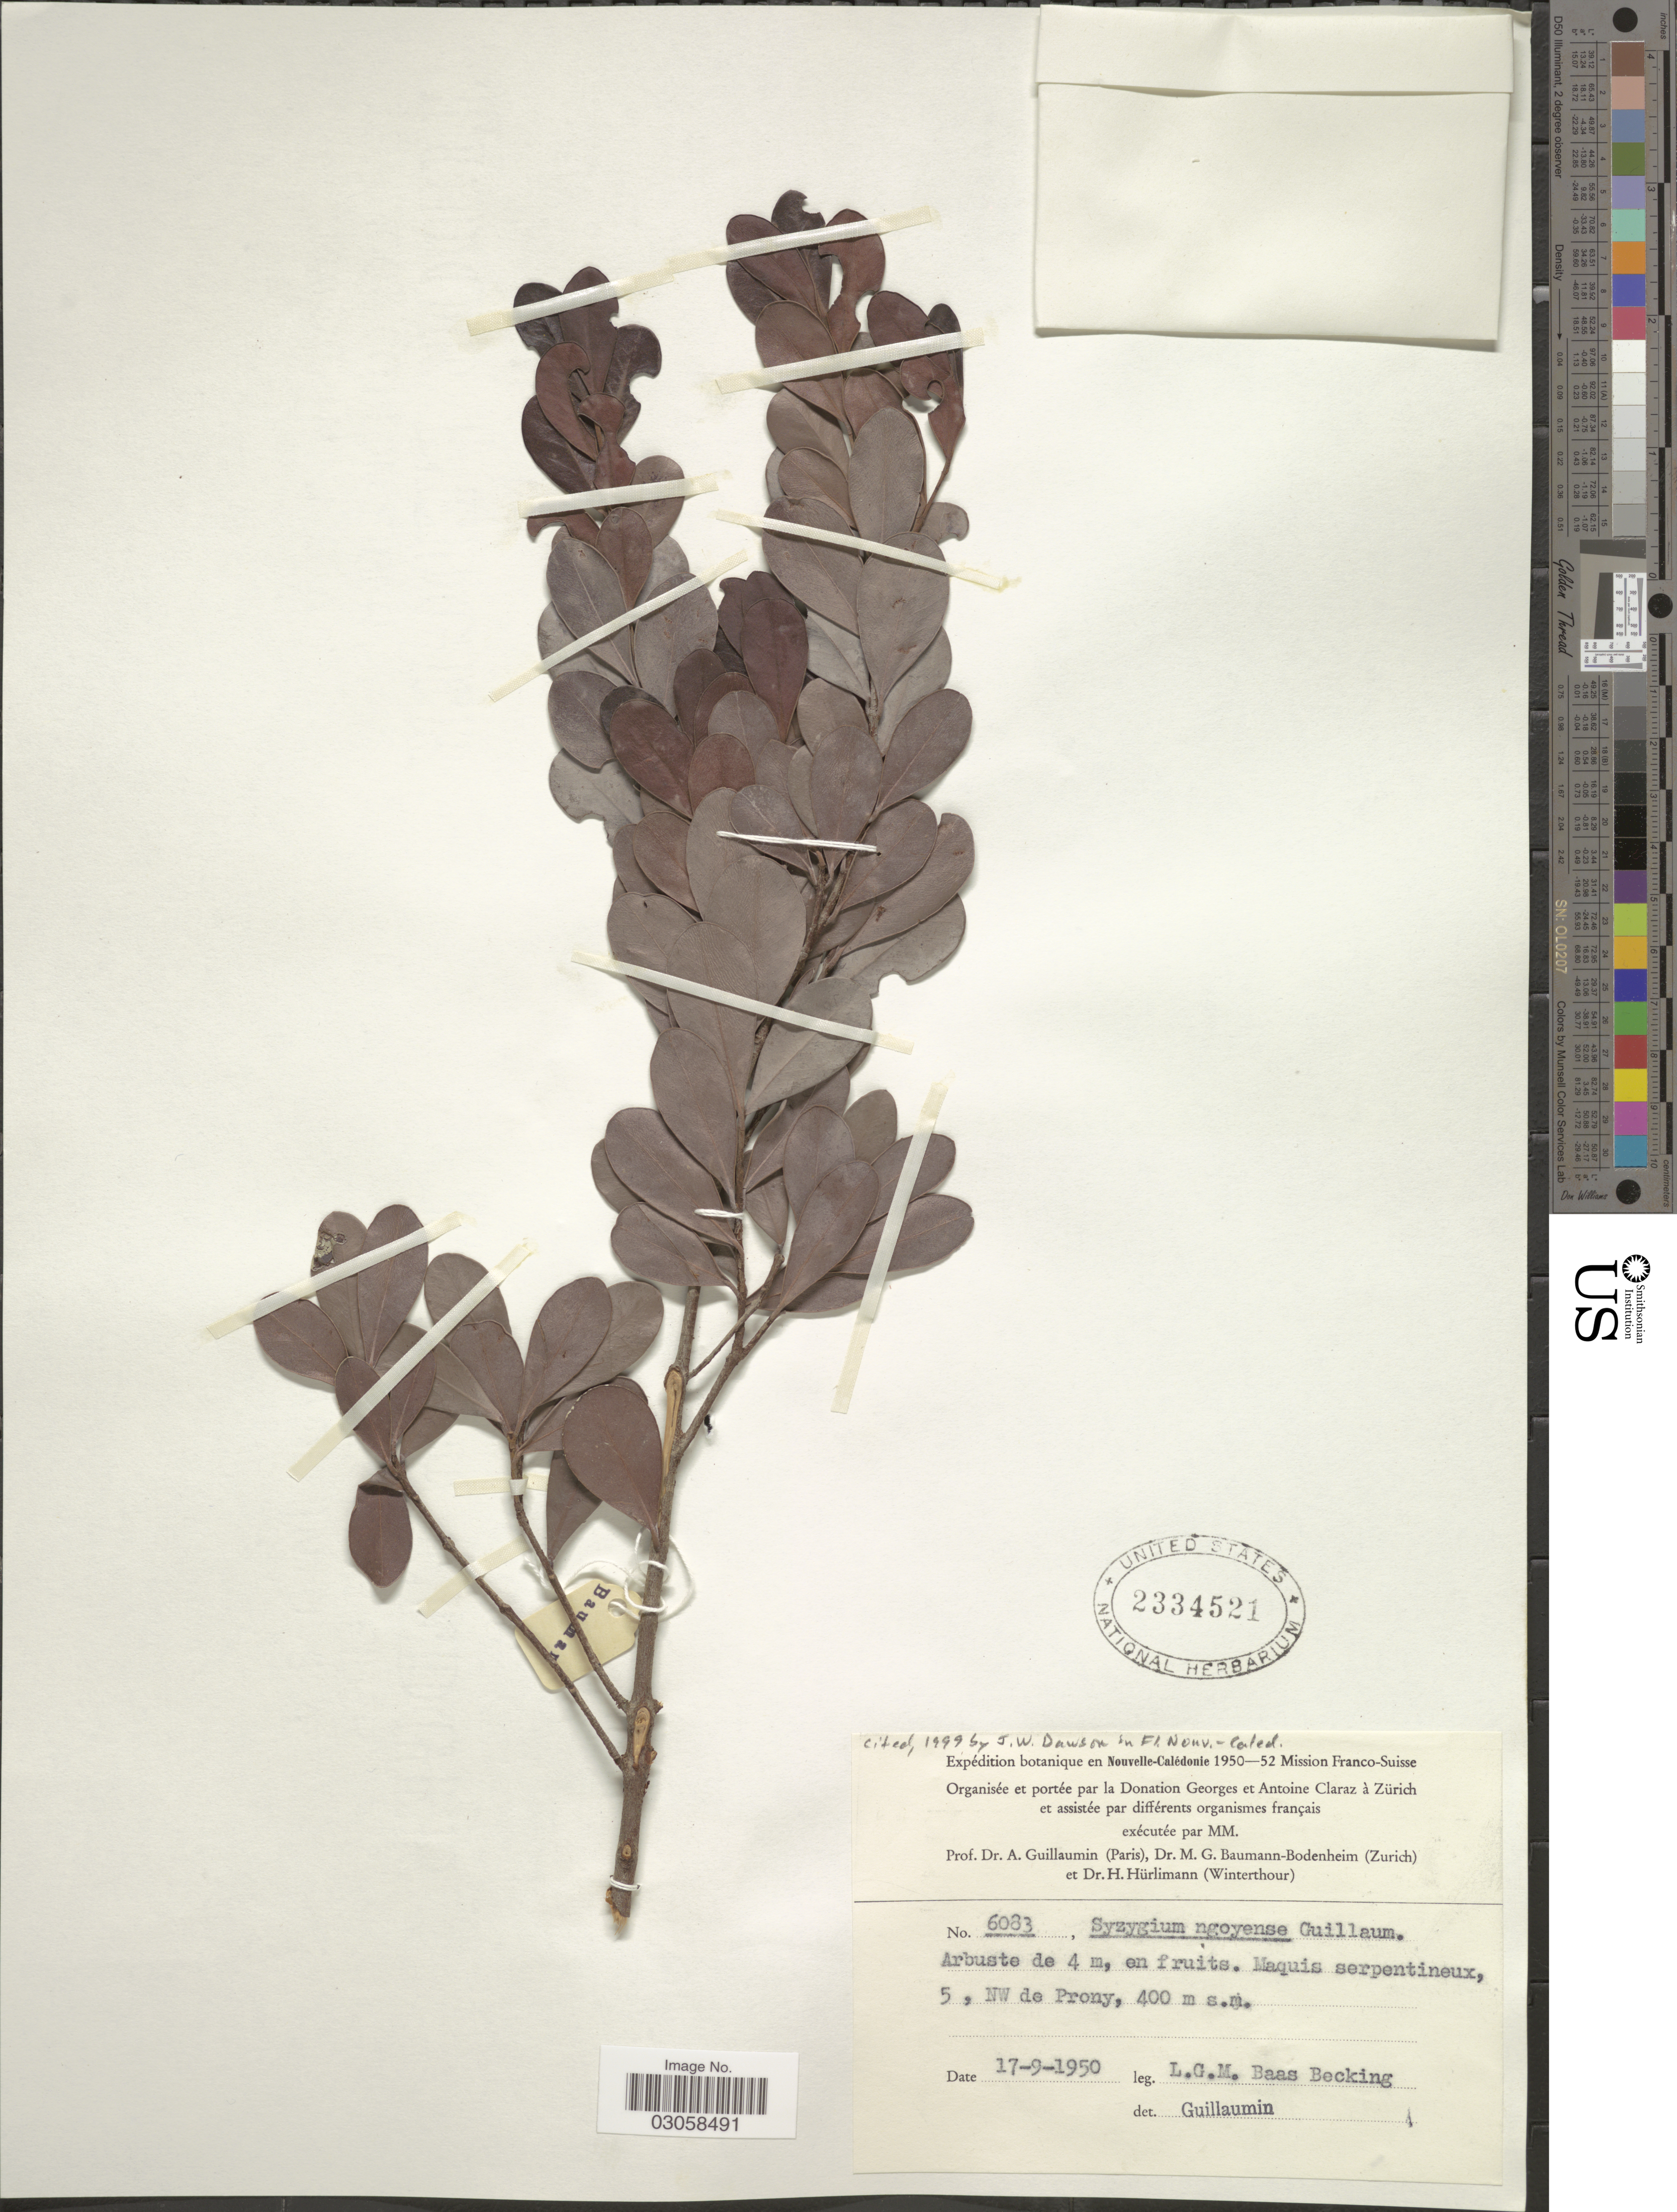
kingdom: Plantae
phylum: Tracheophyta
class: Magnoliopsida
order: Myrtales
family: Myrtaceae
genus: Syzygium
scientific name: Syzygium ngoyense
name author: (Schltr.) Guillaumin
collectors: L. Baas Becking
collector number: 6083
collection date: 1950-09-17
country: New Caledonia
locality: Nouvelle-Calédonie. Maquis serpentineux 5, NW de Prony.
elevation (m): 400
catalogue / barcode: US 2334521